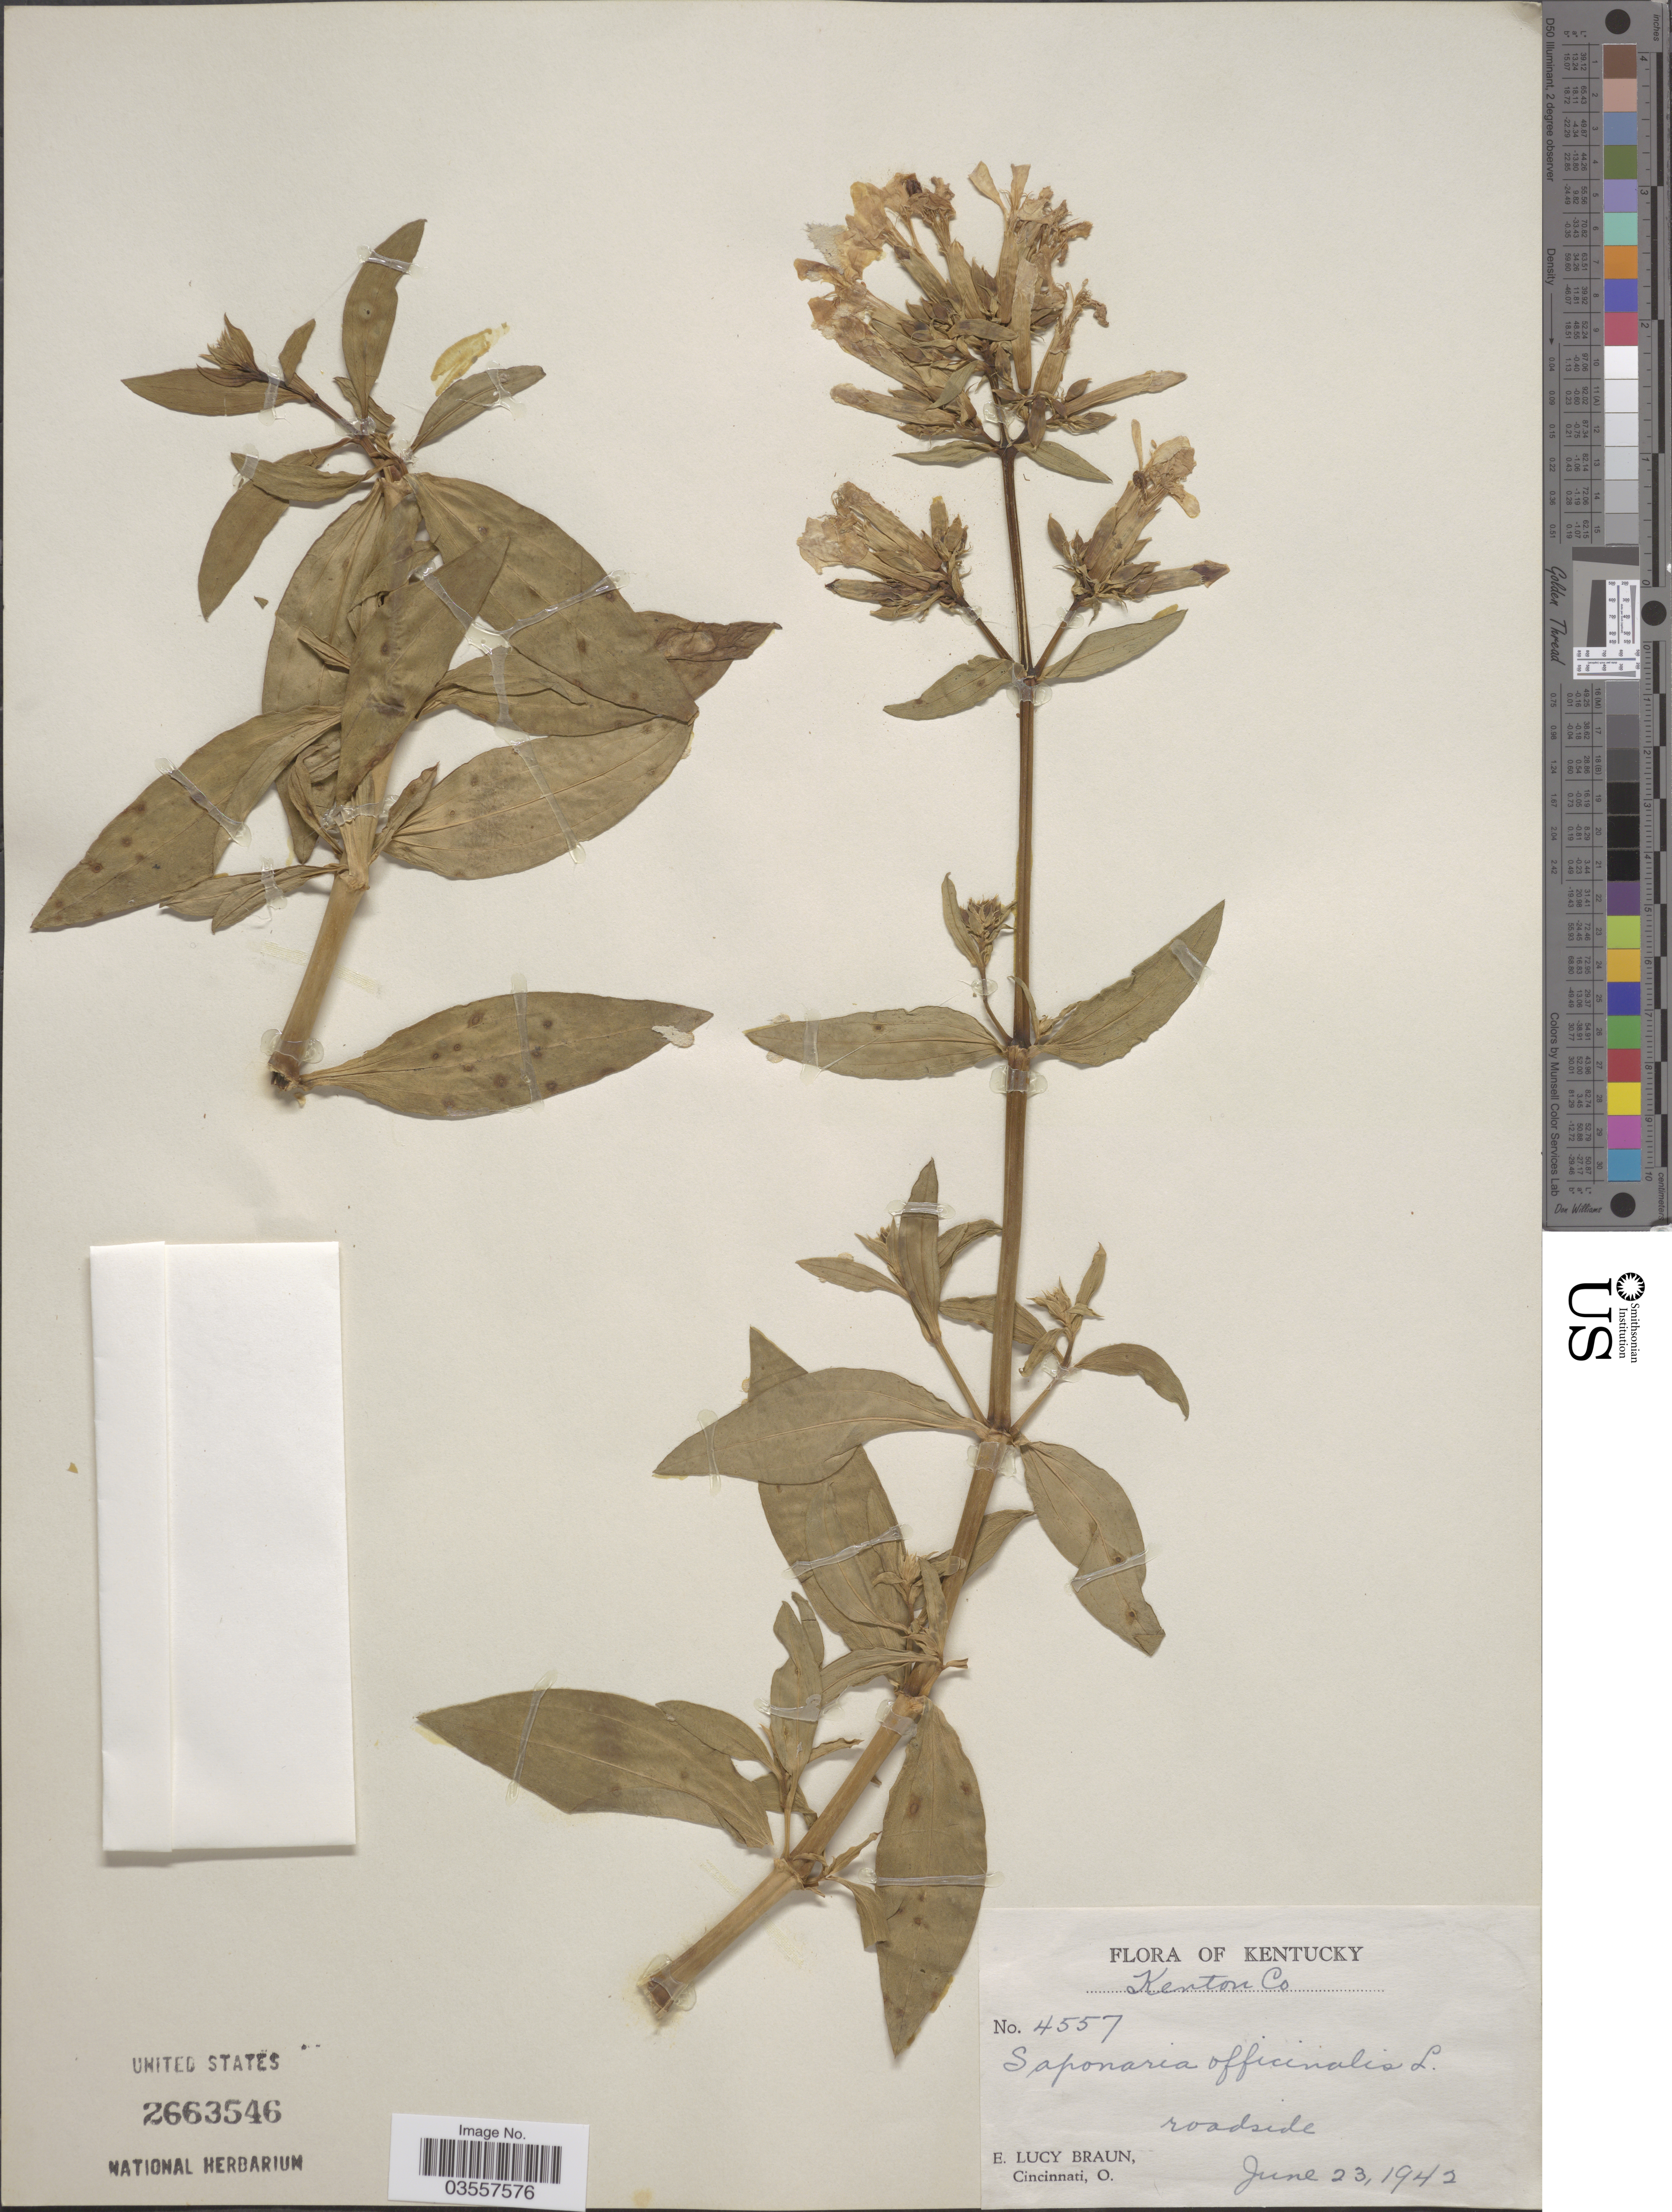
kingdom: Plantae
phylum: Tracheophyta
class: Magnoliopsida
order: Caryophyllales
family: Caryophyllaceae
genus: Saponaria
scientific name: Saponaria officinalis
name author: L.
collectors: E. L. Braun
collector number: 4557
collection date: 1942-06-23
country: United States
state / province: Kentucky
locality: Kenton Co. Roadside.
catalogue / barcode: US 2663546